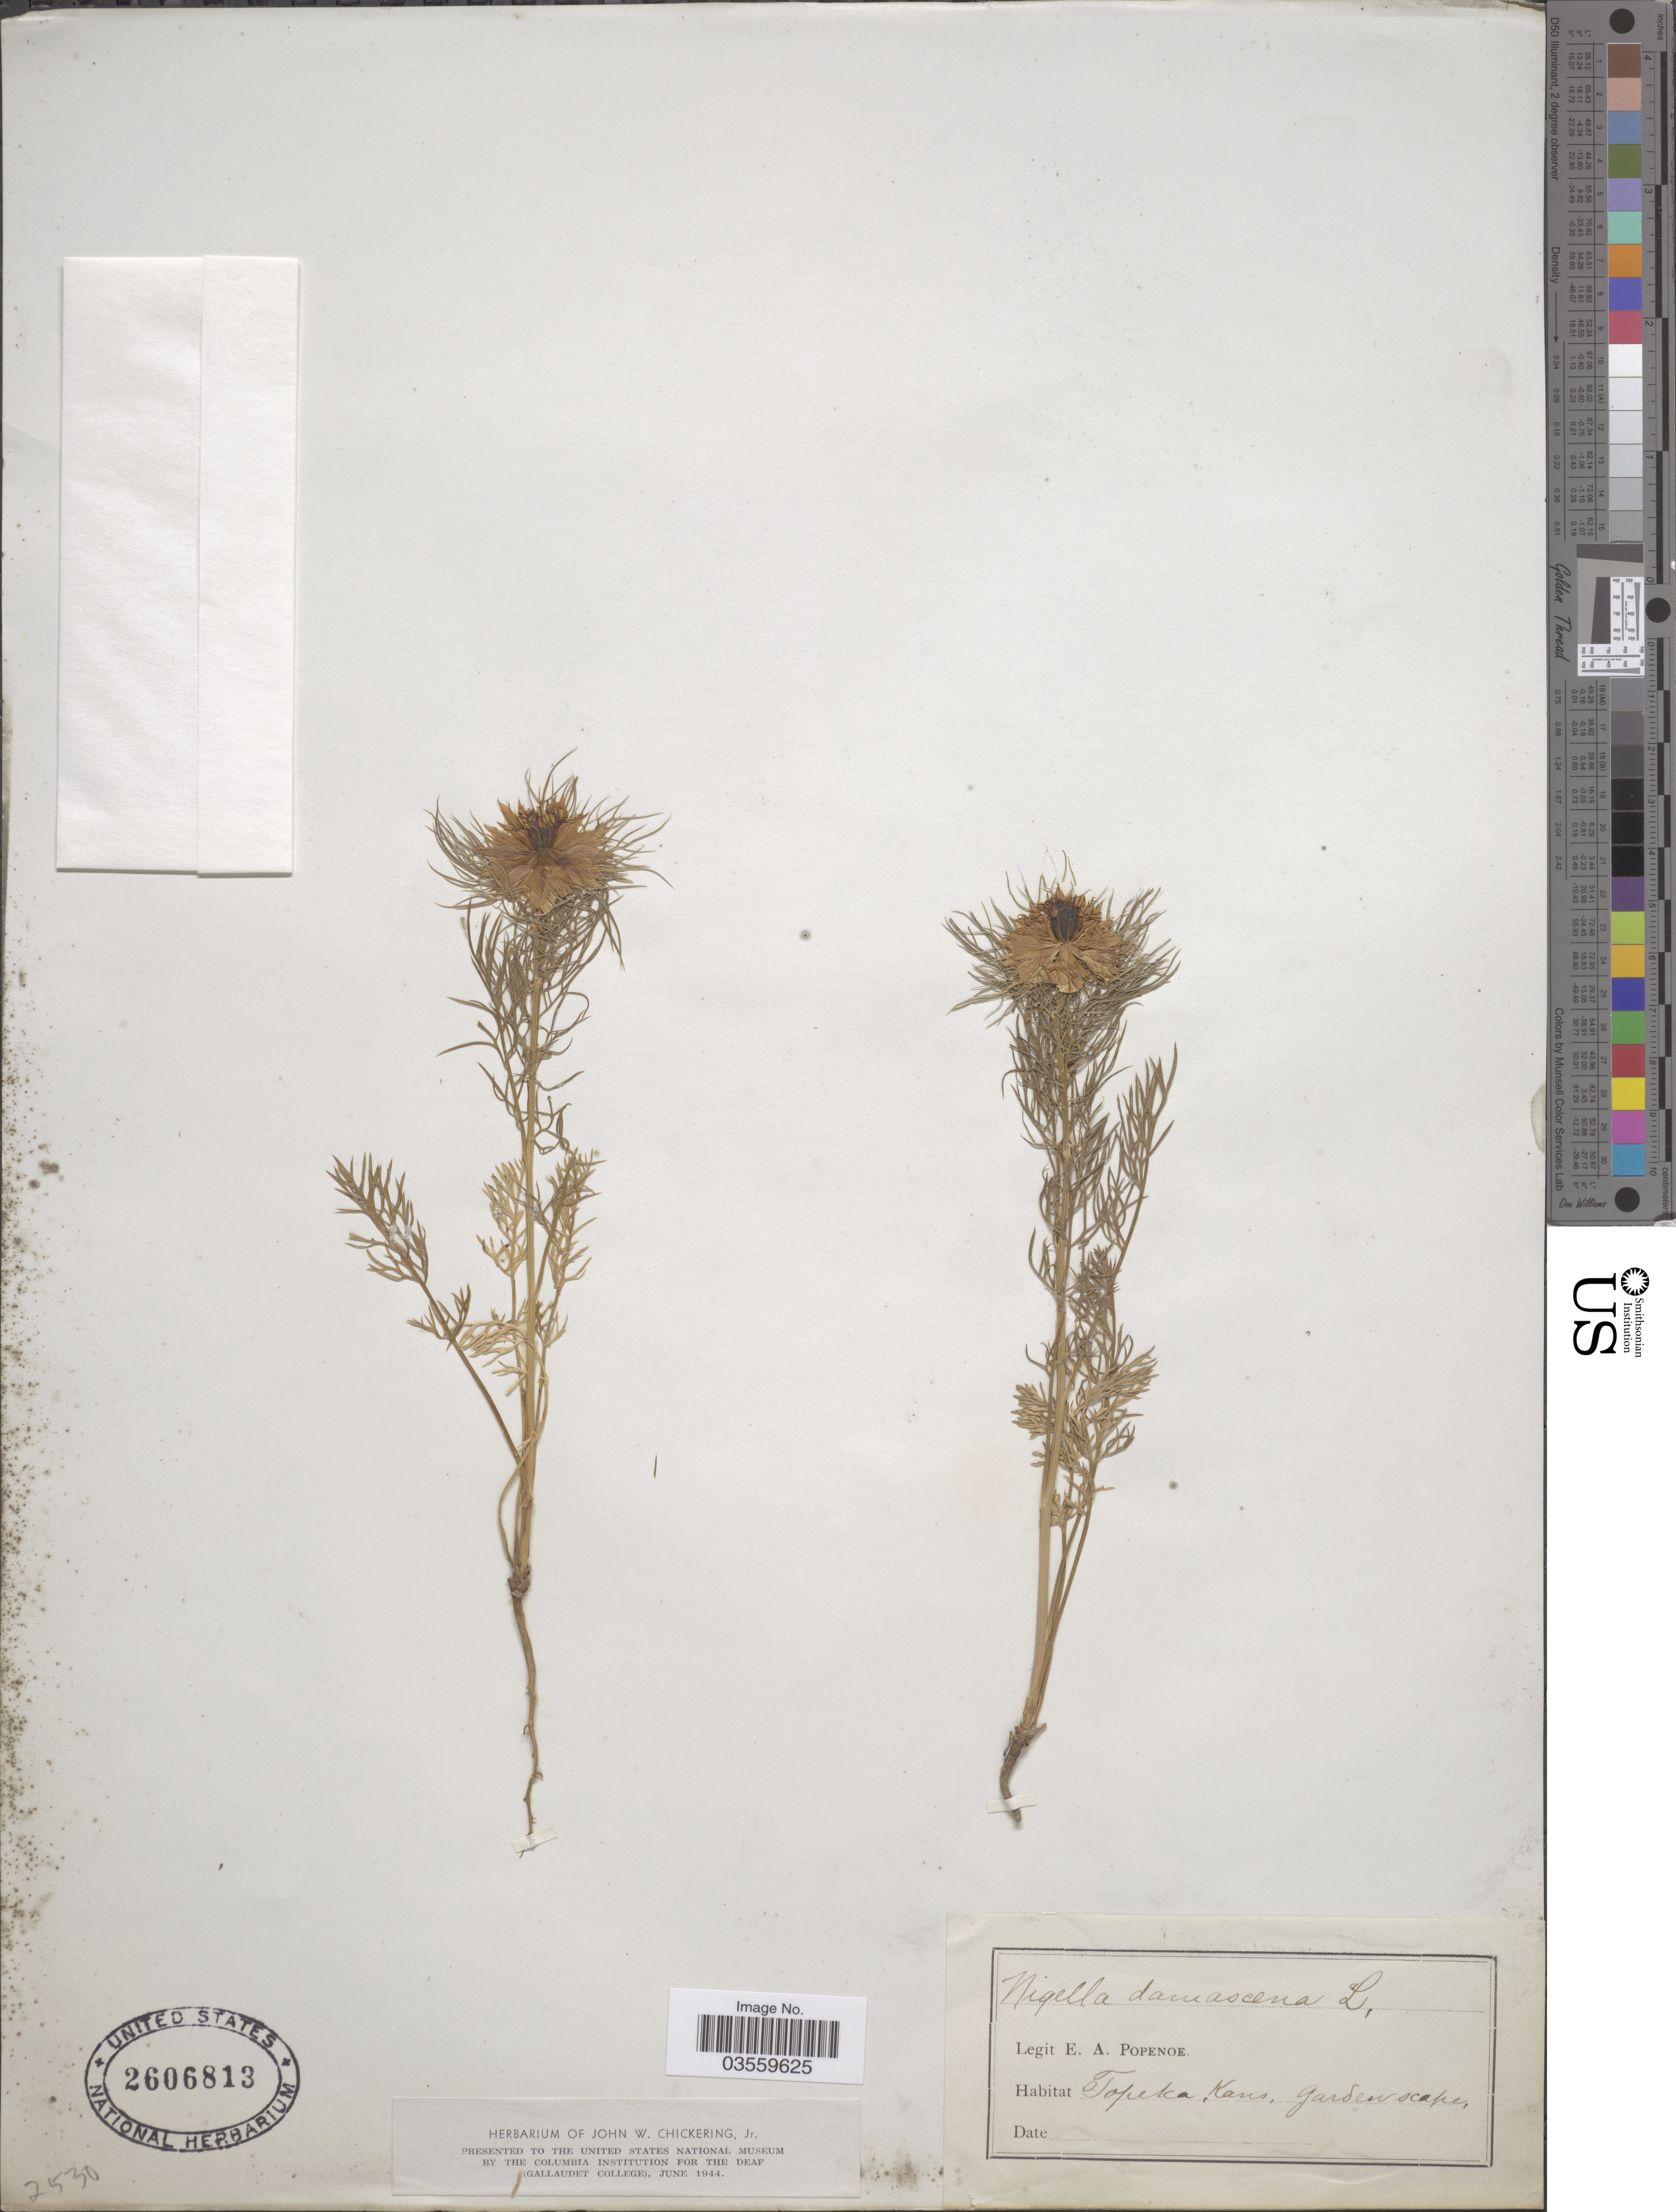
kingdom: Plantae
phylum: Tracheophyta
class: Magnoliopsida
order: Ranunculales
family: Ranunculaceae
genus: Nigella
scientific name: Nigella damascena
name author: L.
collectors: E. A. Popenoe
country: United States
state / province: Kansas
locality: Topeka.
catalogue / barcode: US 2606813